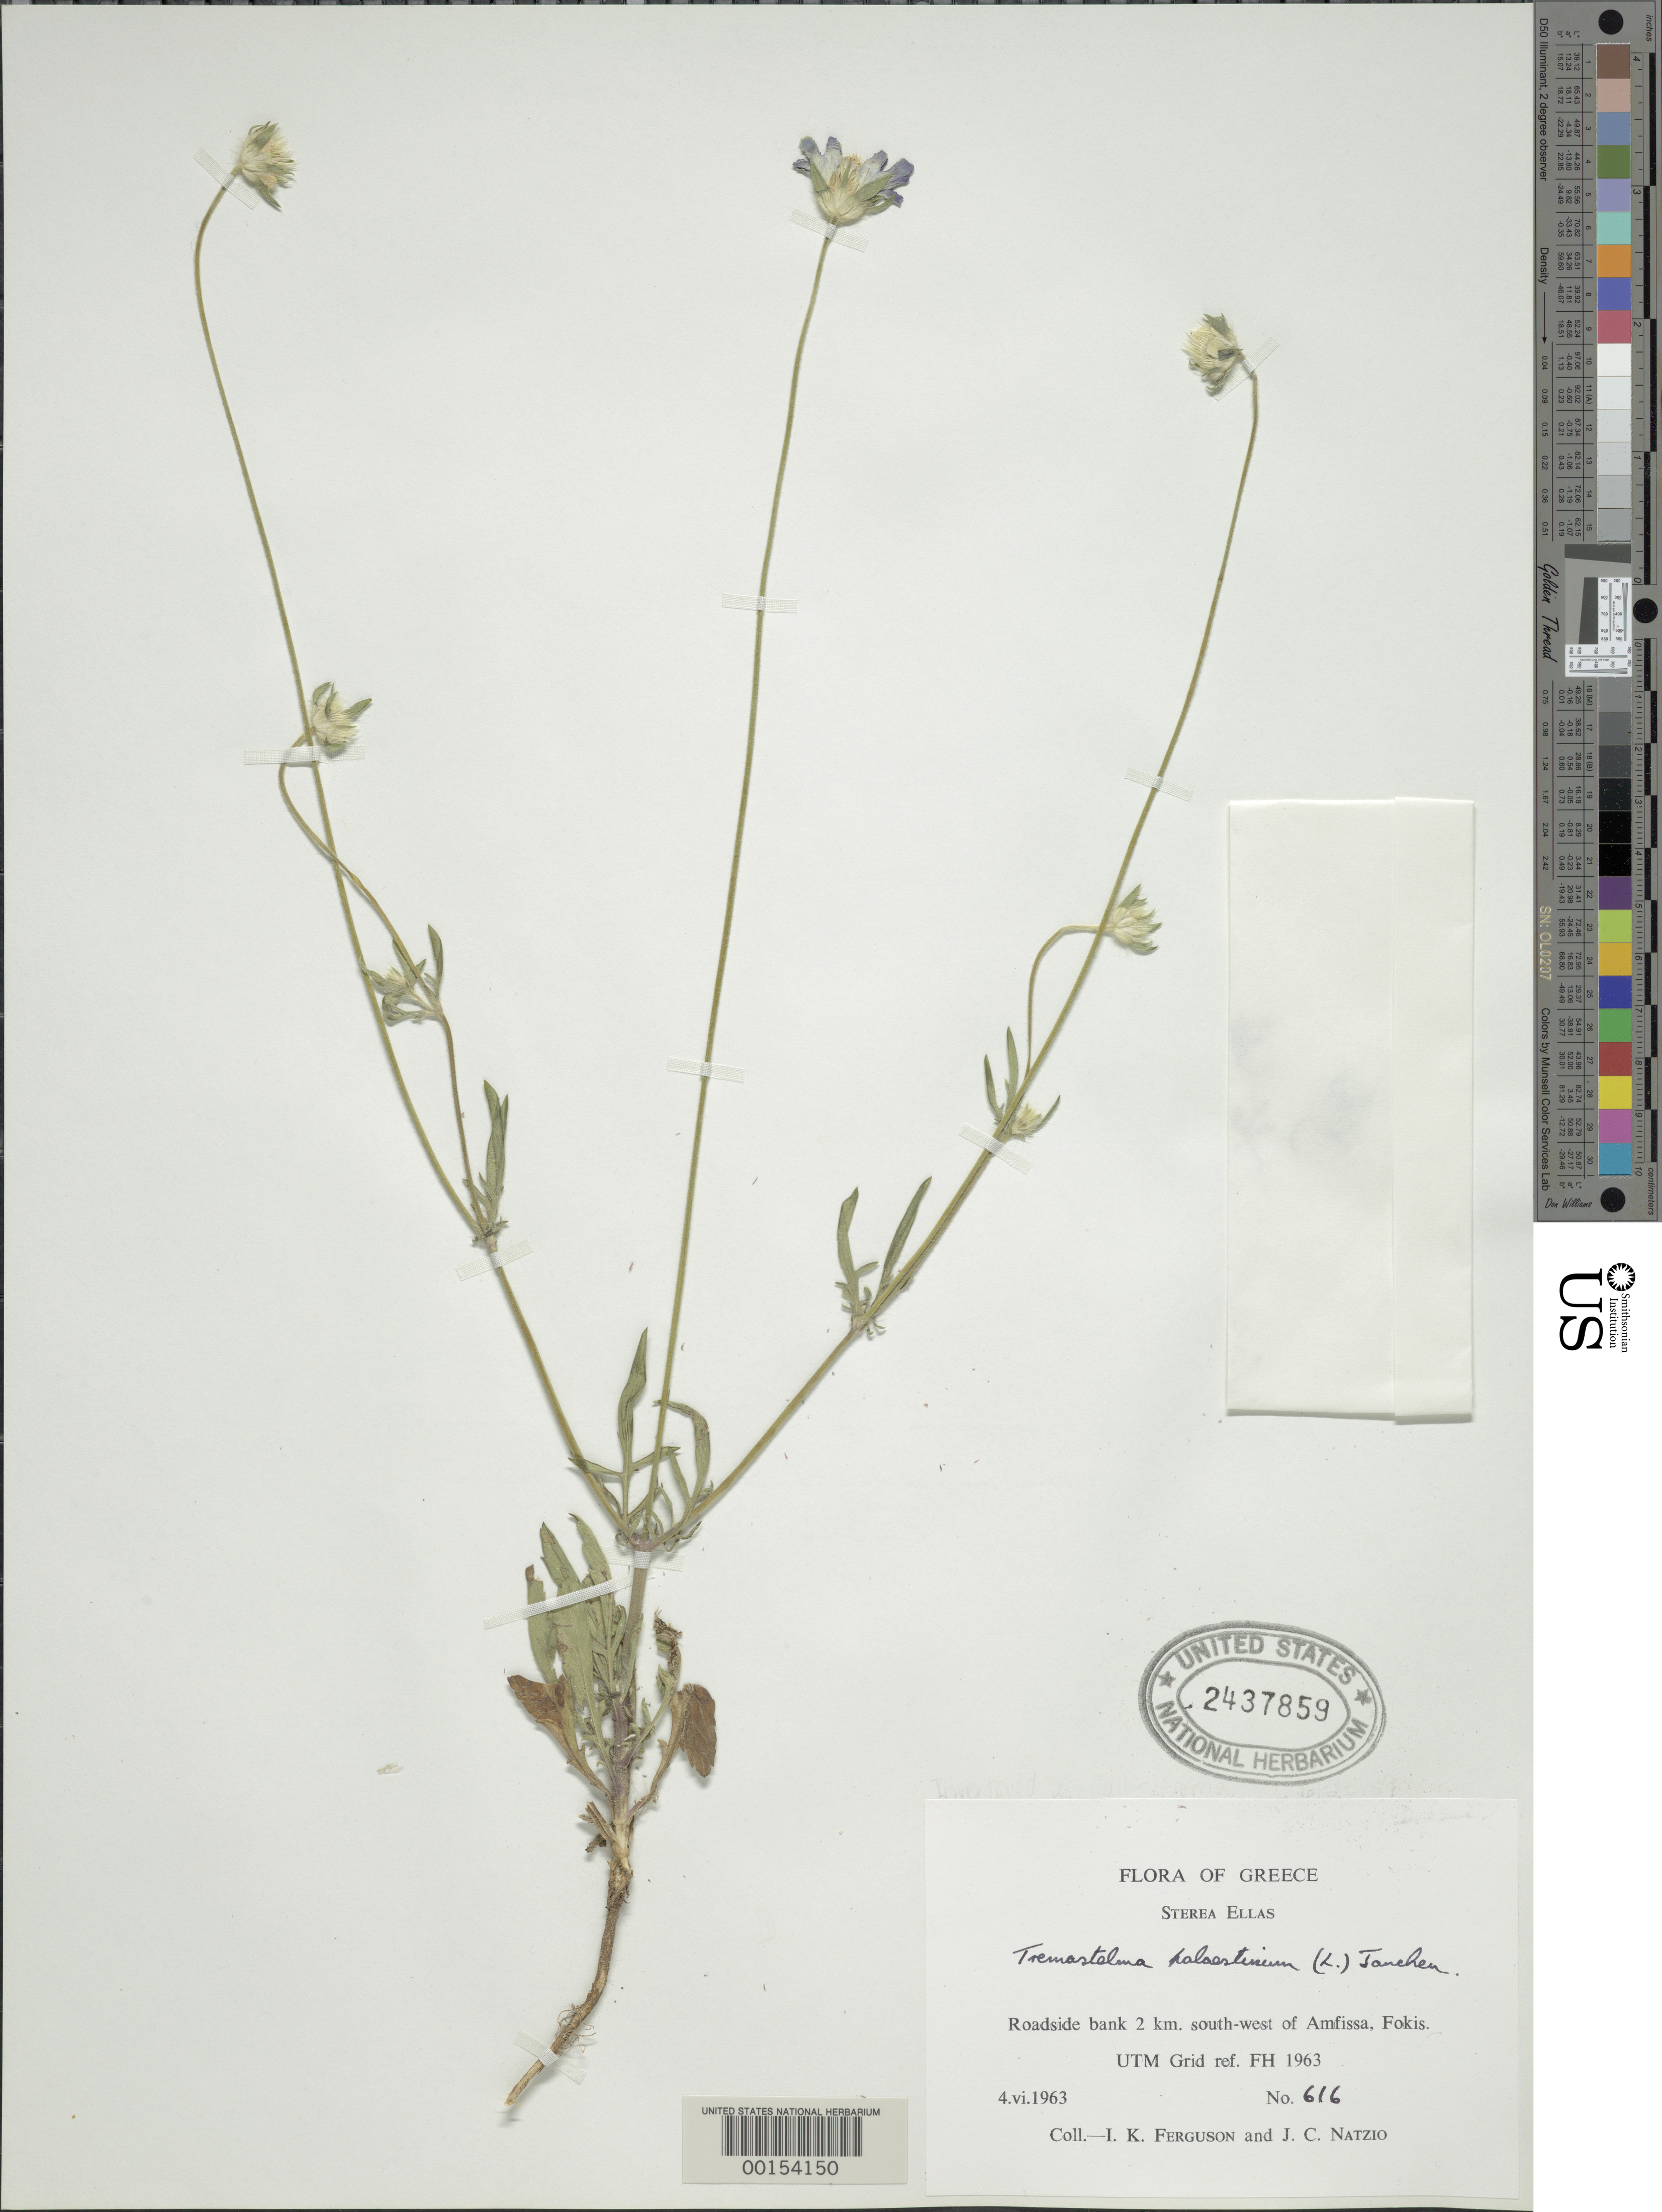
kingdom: Plantae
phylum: Tracheophyta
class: Magnoliopsida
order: Dipsacales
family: Caprifoliaceae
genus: Tremastelma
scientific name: Tremastelma palaestinum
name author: (L.) Janch.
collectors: I. K. Ferguson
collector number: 616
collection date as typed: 04 Jun 1963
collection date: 1963-06-04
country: Greece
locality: SW of Amfissa, Fokis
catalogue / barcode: US 2437859